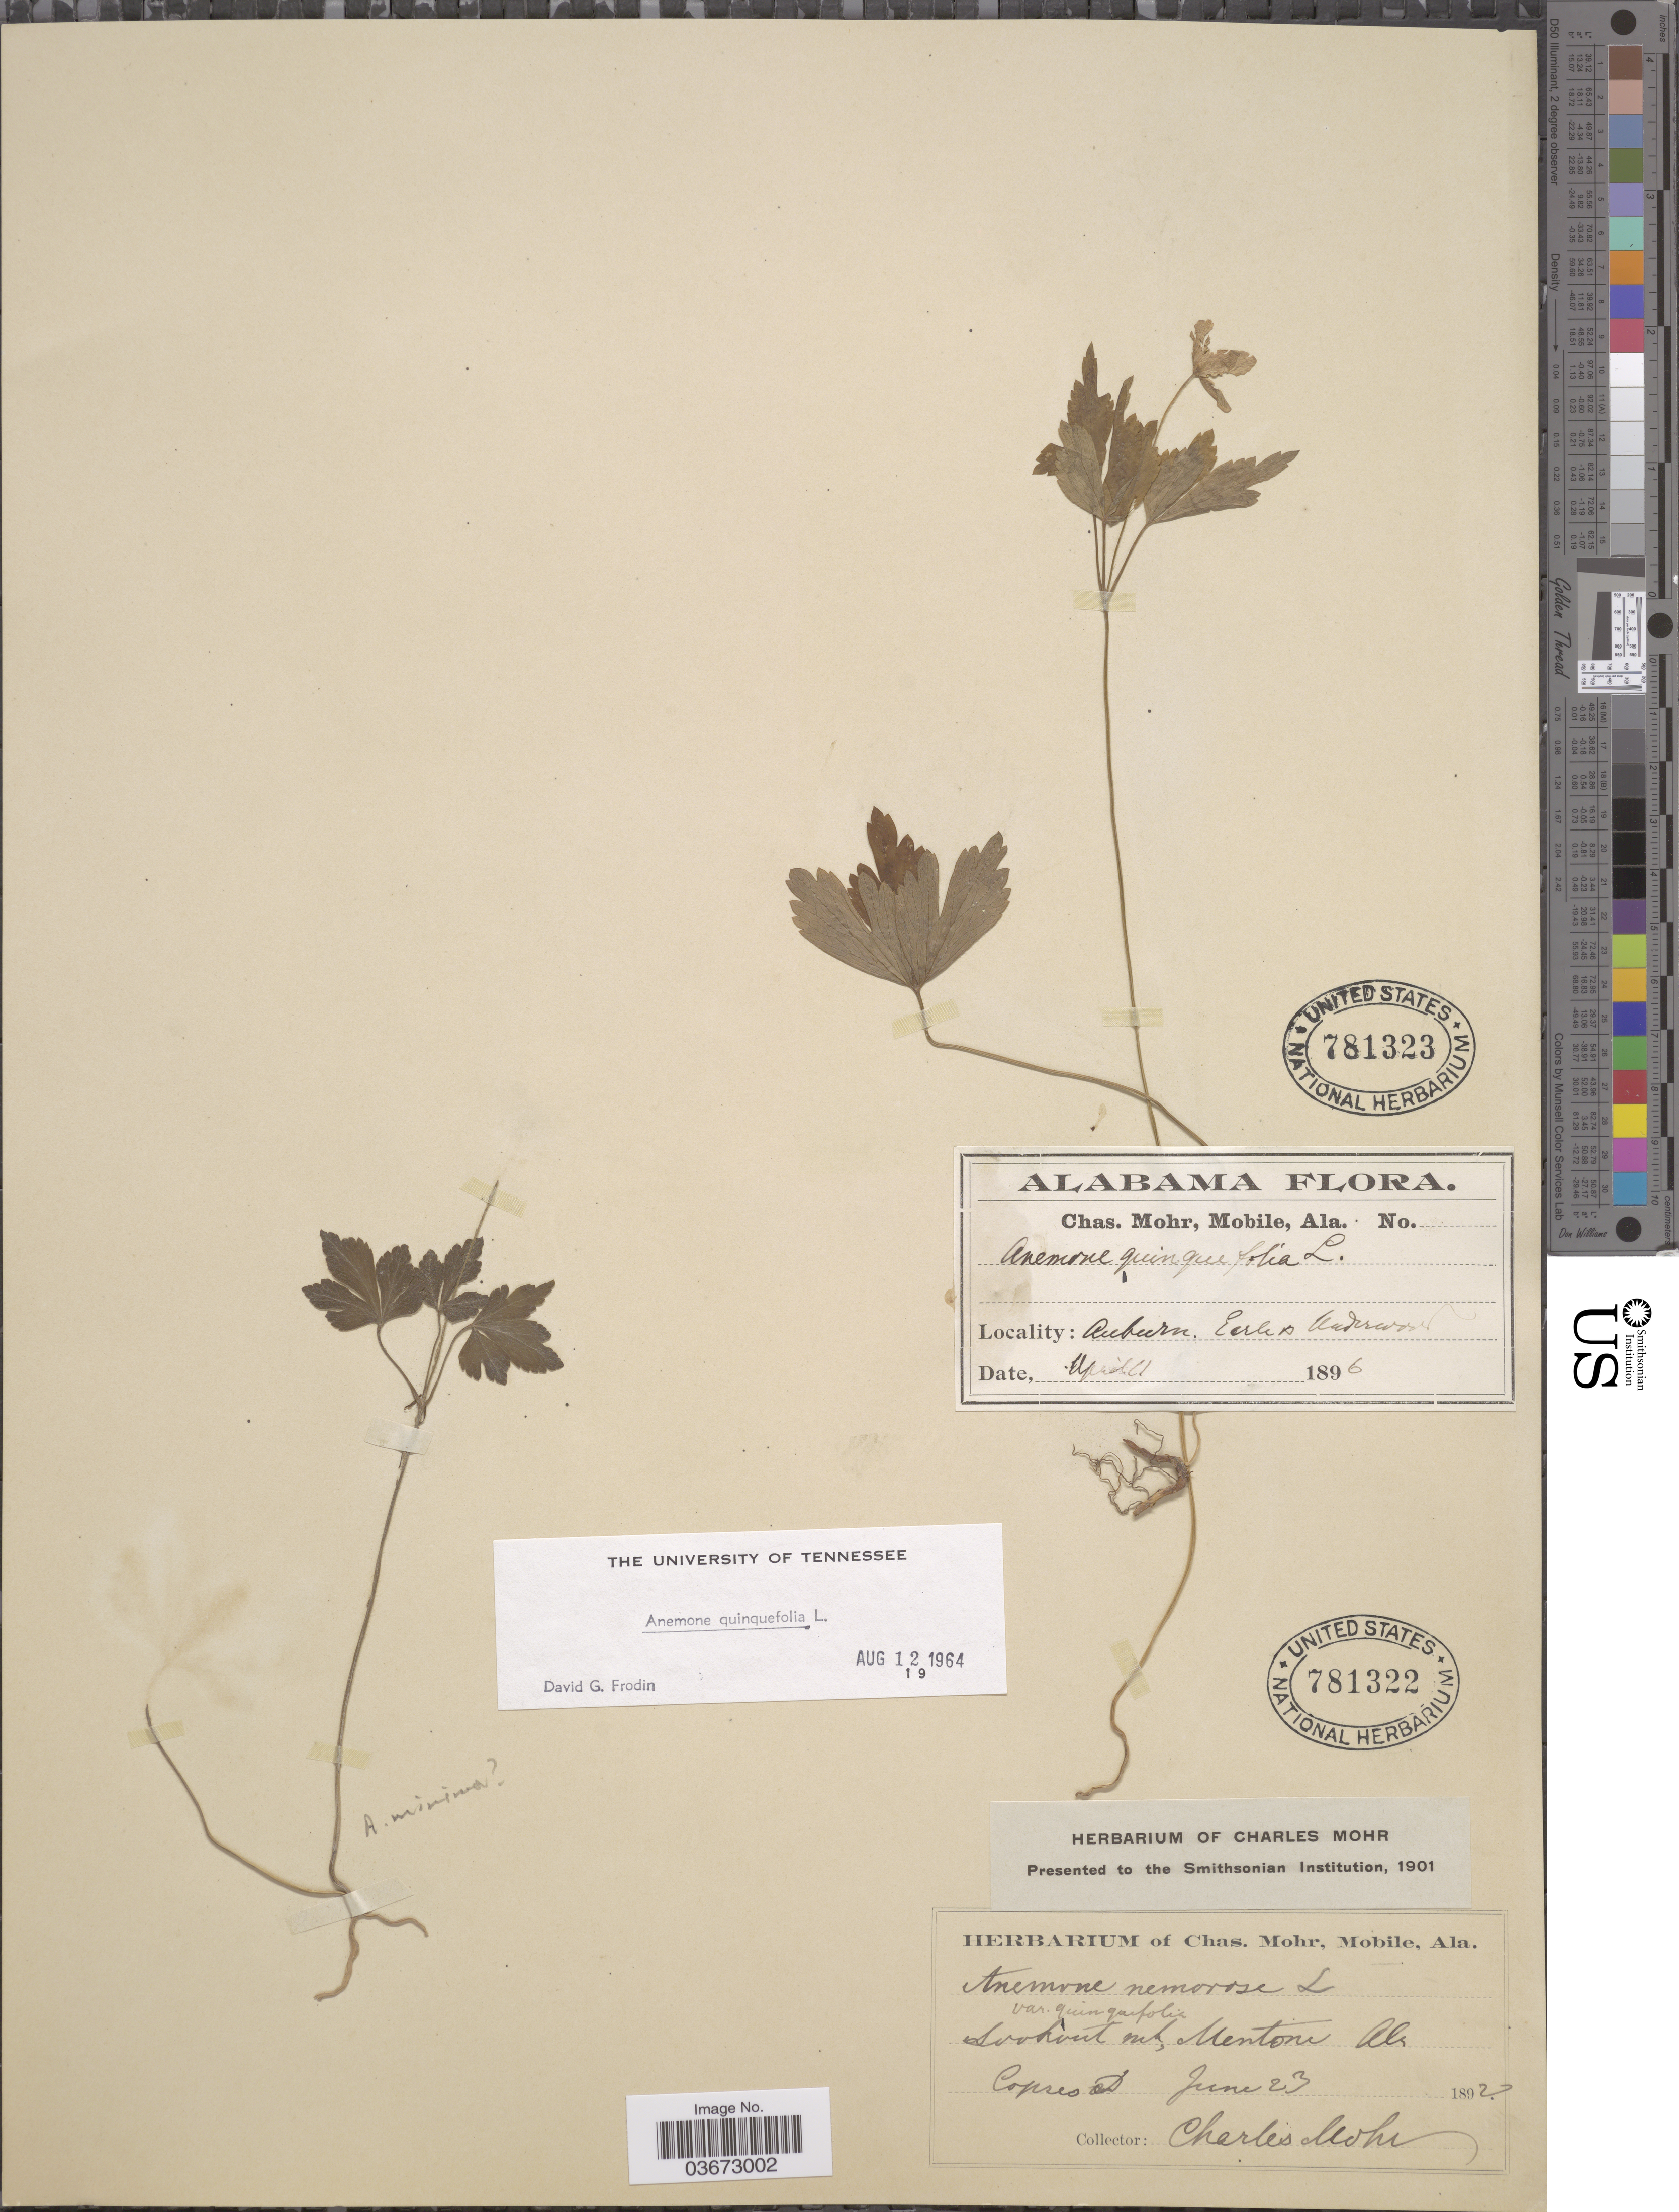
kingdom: Plantae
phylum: Tracheophyta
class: Magnoliopsida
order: Ranunculales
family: Ranunculaceae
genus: Anemone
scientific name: Anemone quinquefolia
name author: L.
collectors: Mohr, C. T. (herbarium)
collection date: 1892-06-23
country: United States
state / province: Alabama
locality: Lookout mt, Mentone Copses.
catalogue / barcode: US 781322-2